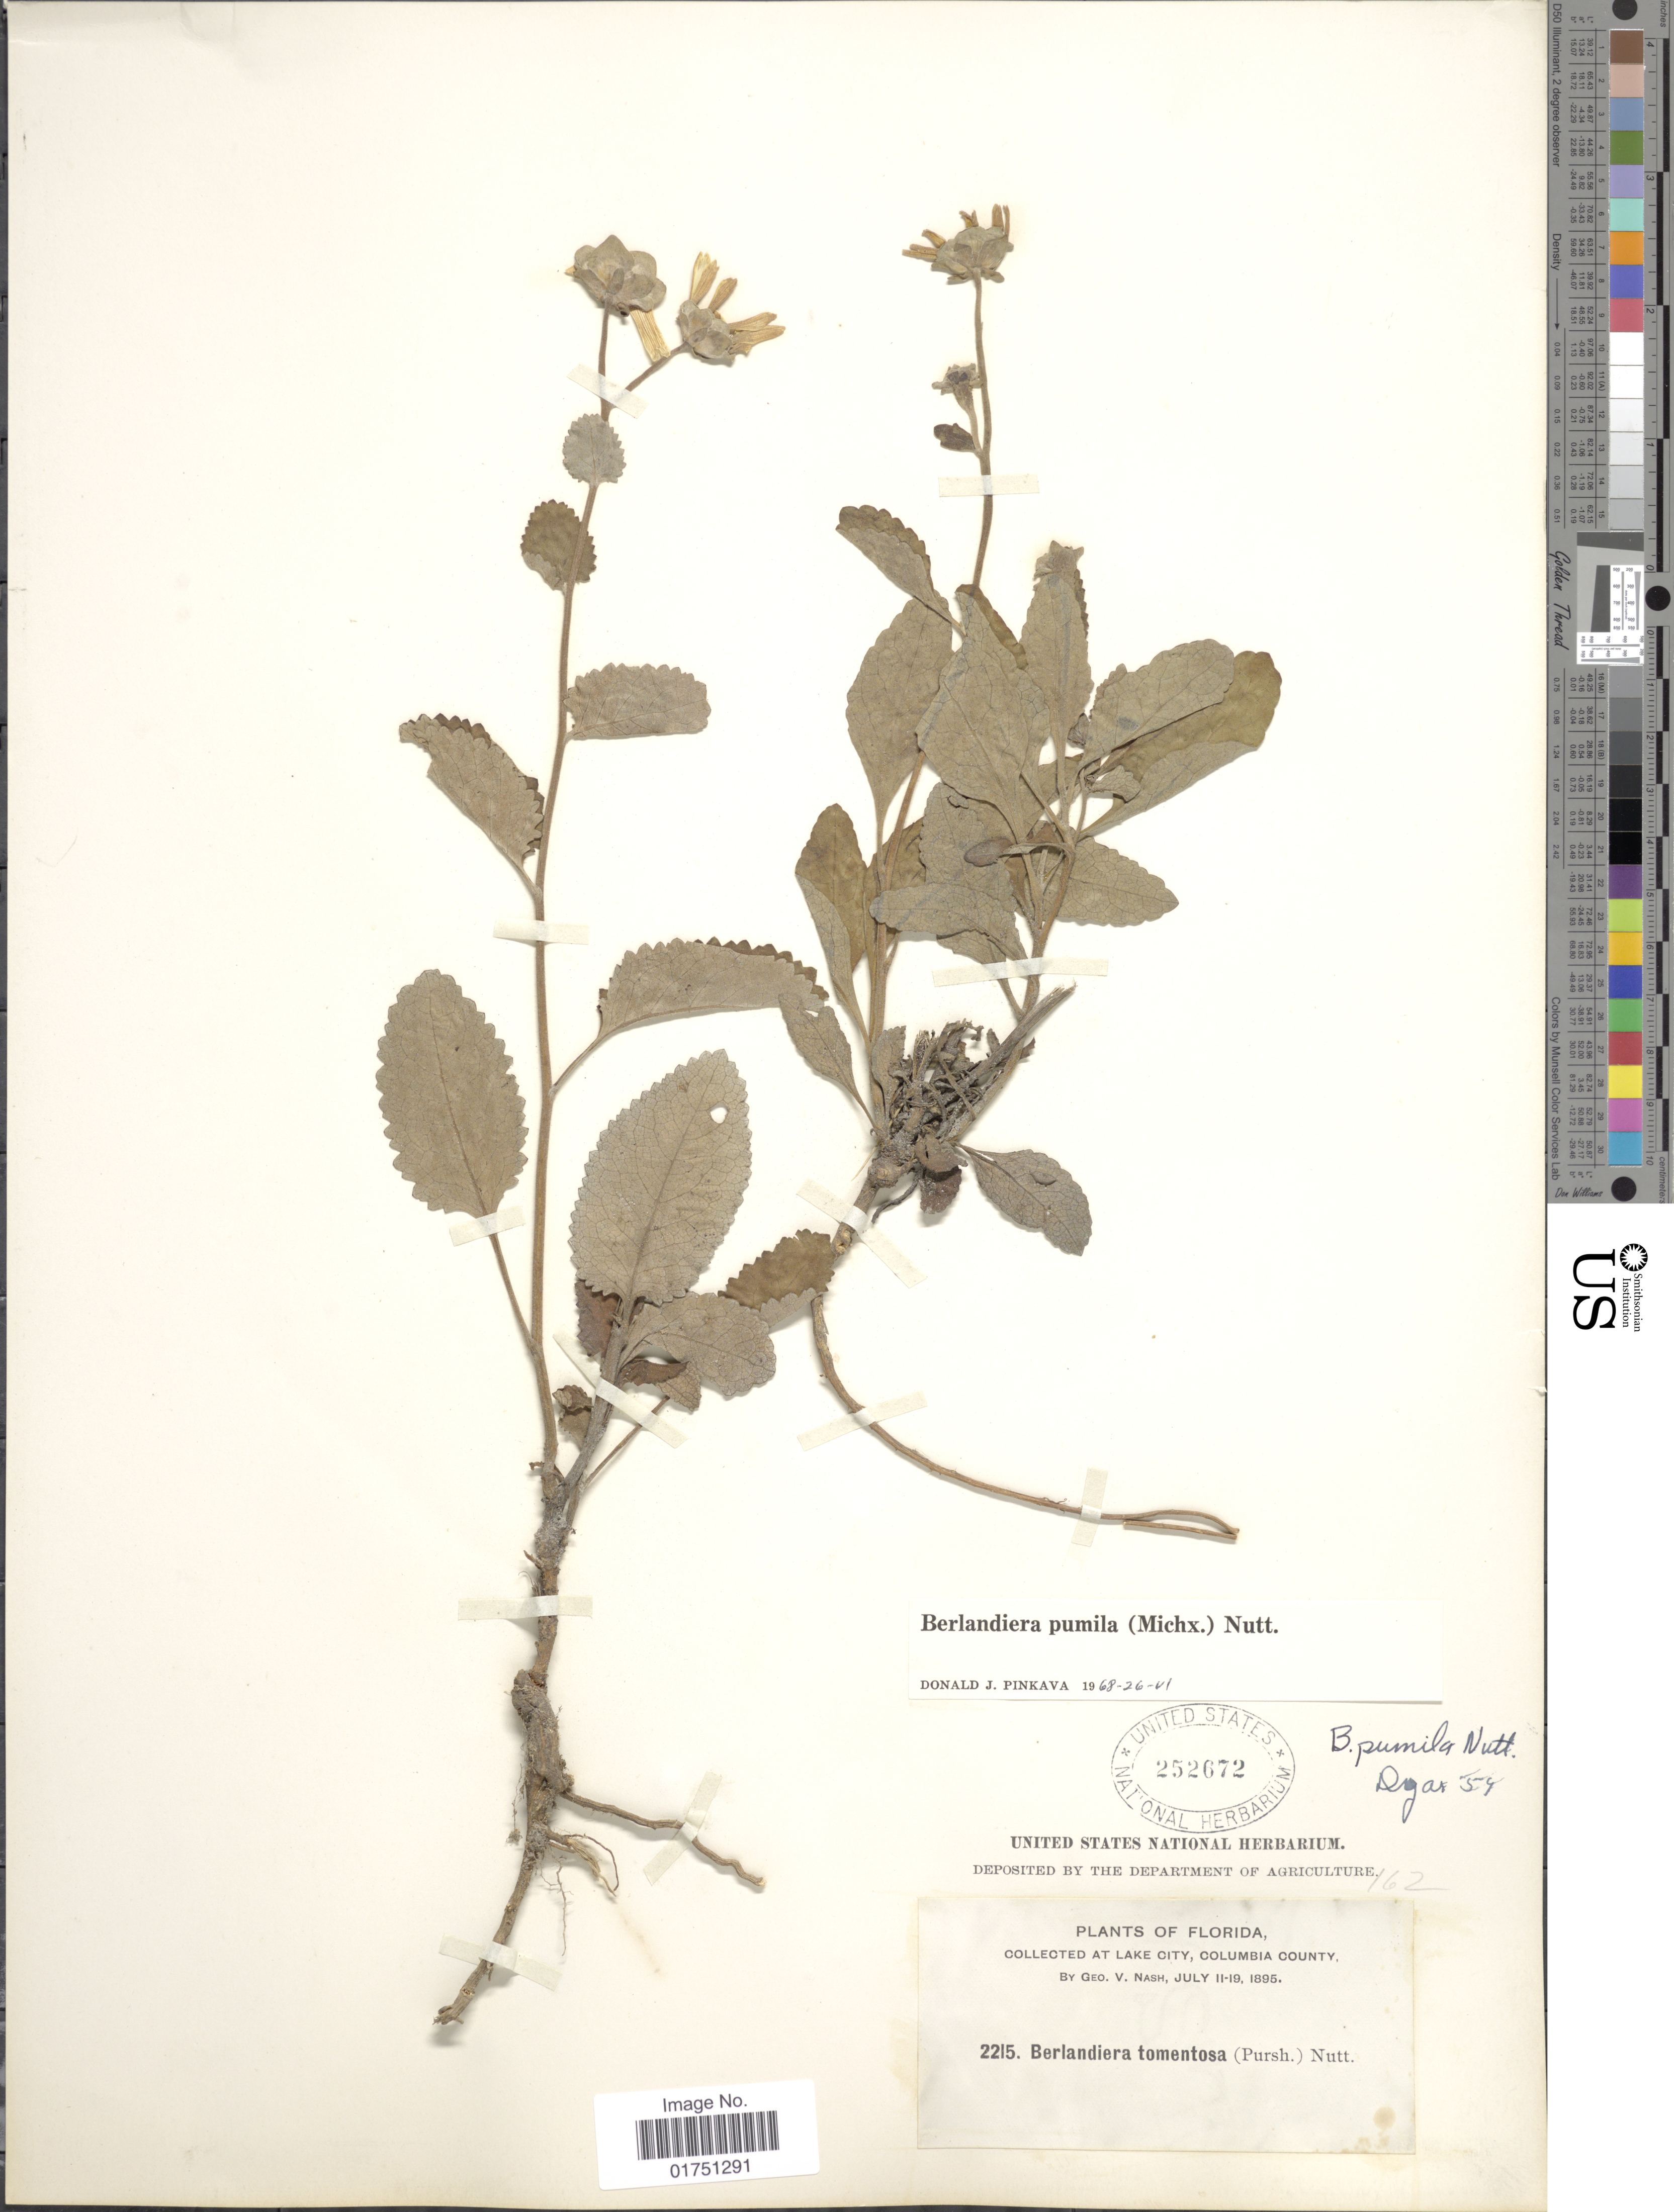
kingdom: Plantae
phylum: Tracheophyta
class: Magnoliopsida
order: Asterales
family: Asteraceae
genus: Berlandiera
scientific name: Berlandiera pumila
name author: (Michx.) Nutt.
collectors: G. V. Nash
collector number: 2215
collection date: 1895-07-11/1895-07-19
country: United States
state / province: Florida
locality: At Lake City, Columbia County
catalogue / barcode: US 252672